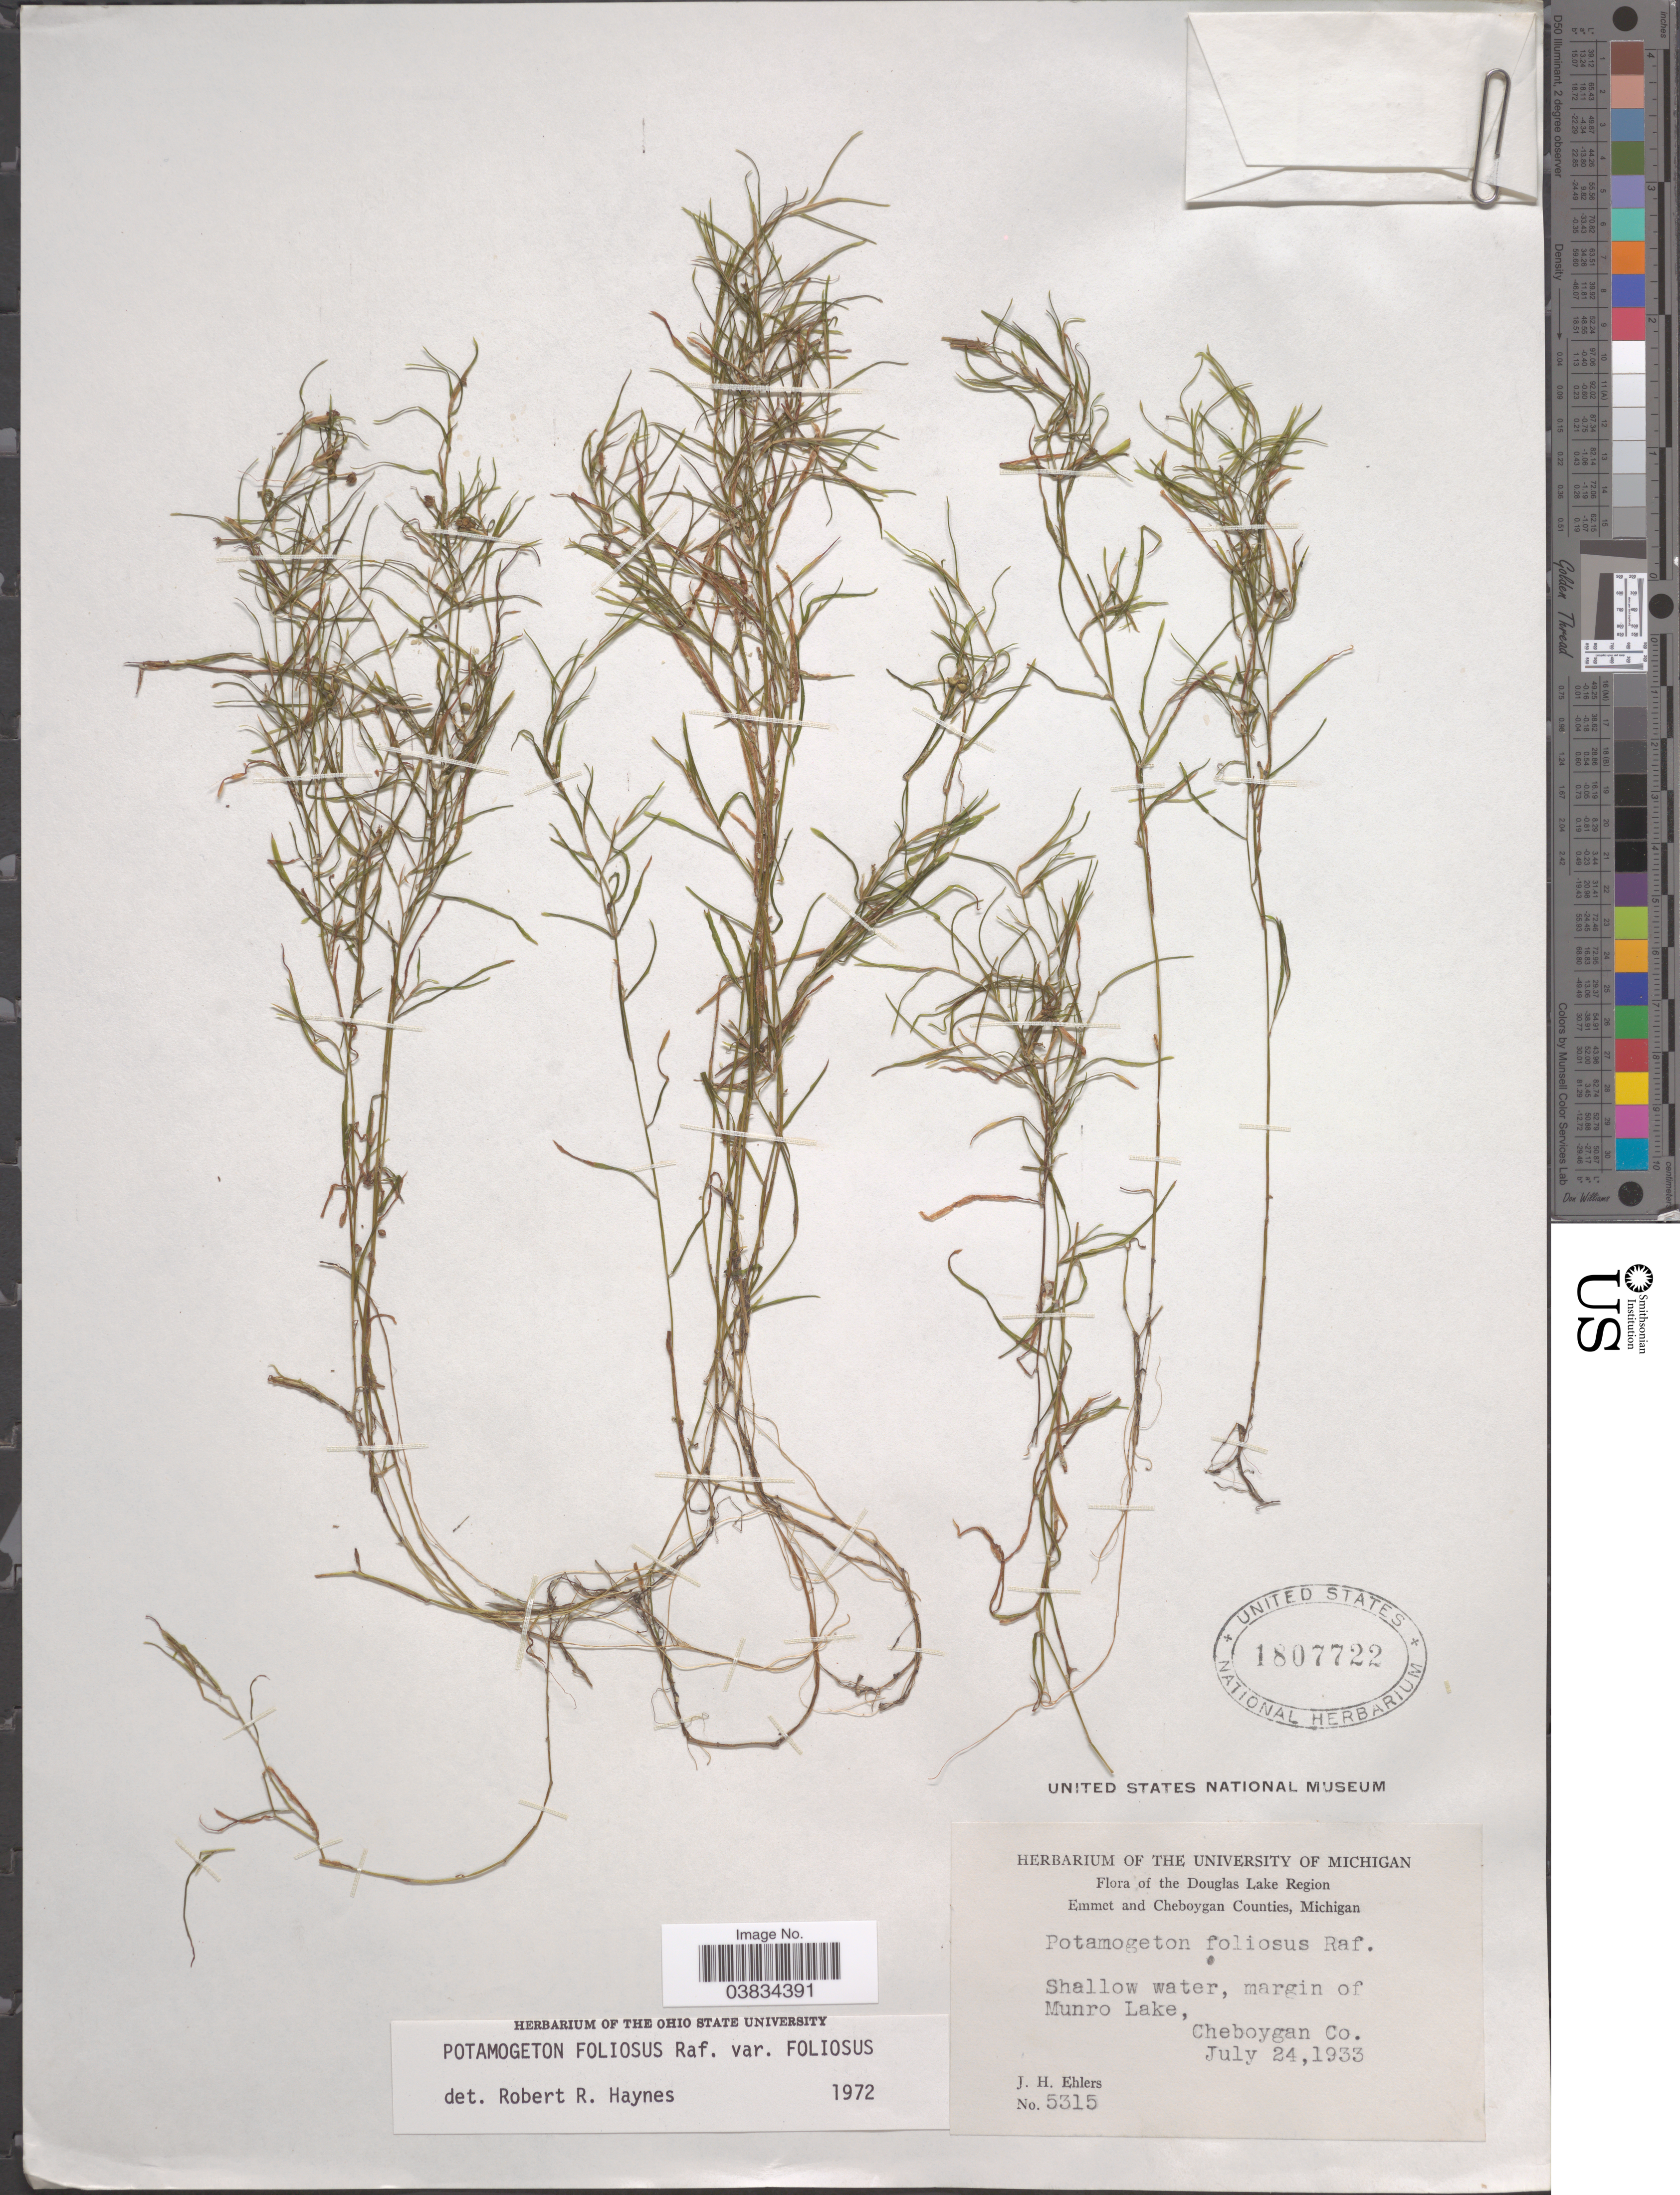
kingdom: Plantae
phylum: Tracheophyta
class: Liliopsida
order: Alismatales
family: Potamogetonaceae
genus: Potamogeton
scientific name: Potamogeton foliosus var. foliosus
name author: Raf.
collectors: J. H. Ehlers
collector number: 5315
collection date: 1933-07-24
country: United States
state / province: Michigan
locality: Douglas Lake Region. Emmet and Cheboygan Counties. Shallow water, margin of Munro Lake, Cheboygan Co.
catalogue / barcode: US 1807722